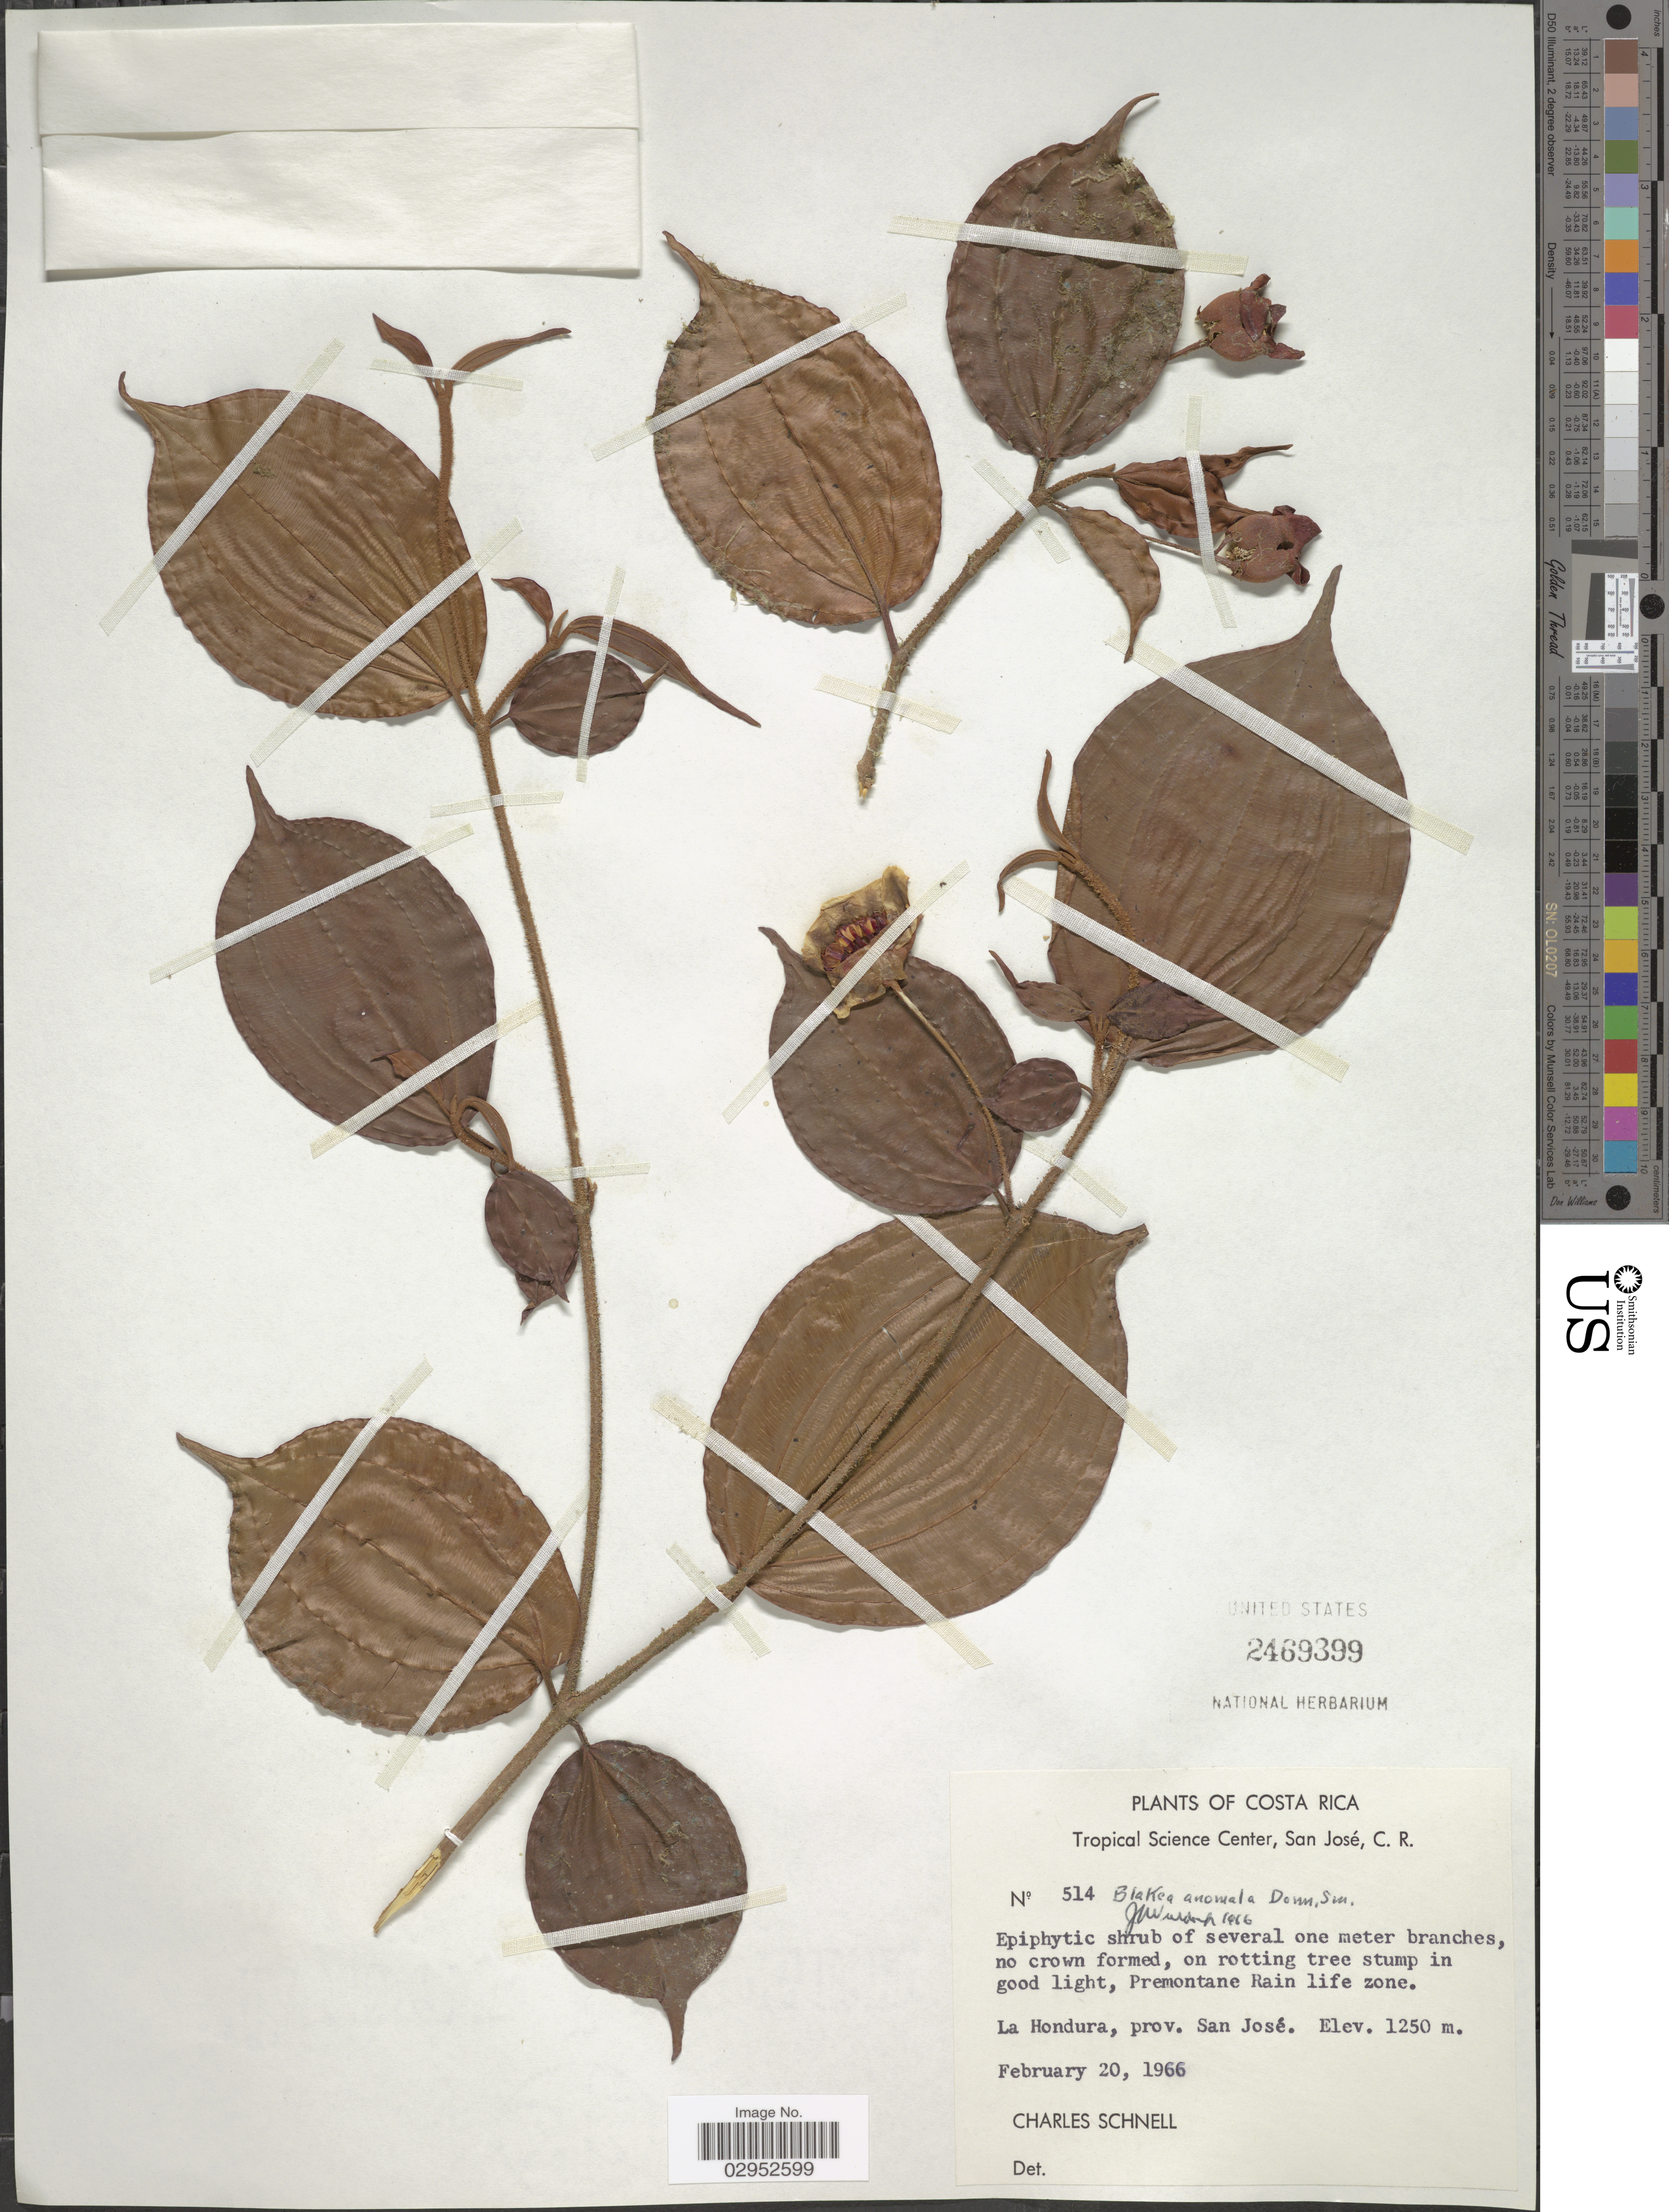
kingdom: Plantae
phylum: Tracheophyta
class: Magnoliopsida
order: Myrtales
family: Melastomataceae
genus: Blakea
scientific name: Blakea anomala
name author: Donn. Sm.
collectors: C. Schnell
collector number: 514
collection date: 1966-02-20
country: Costa Rica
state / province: San José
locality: La Hondura.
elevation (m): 1250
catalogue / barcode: US 2469399